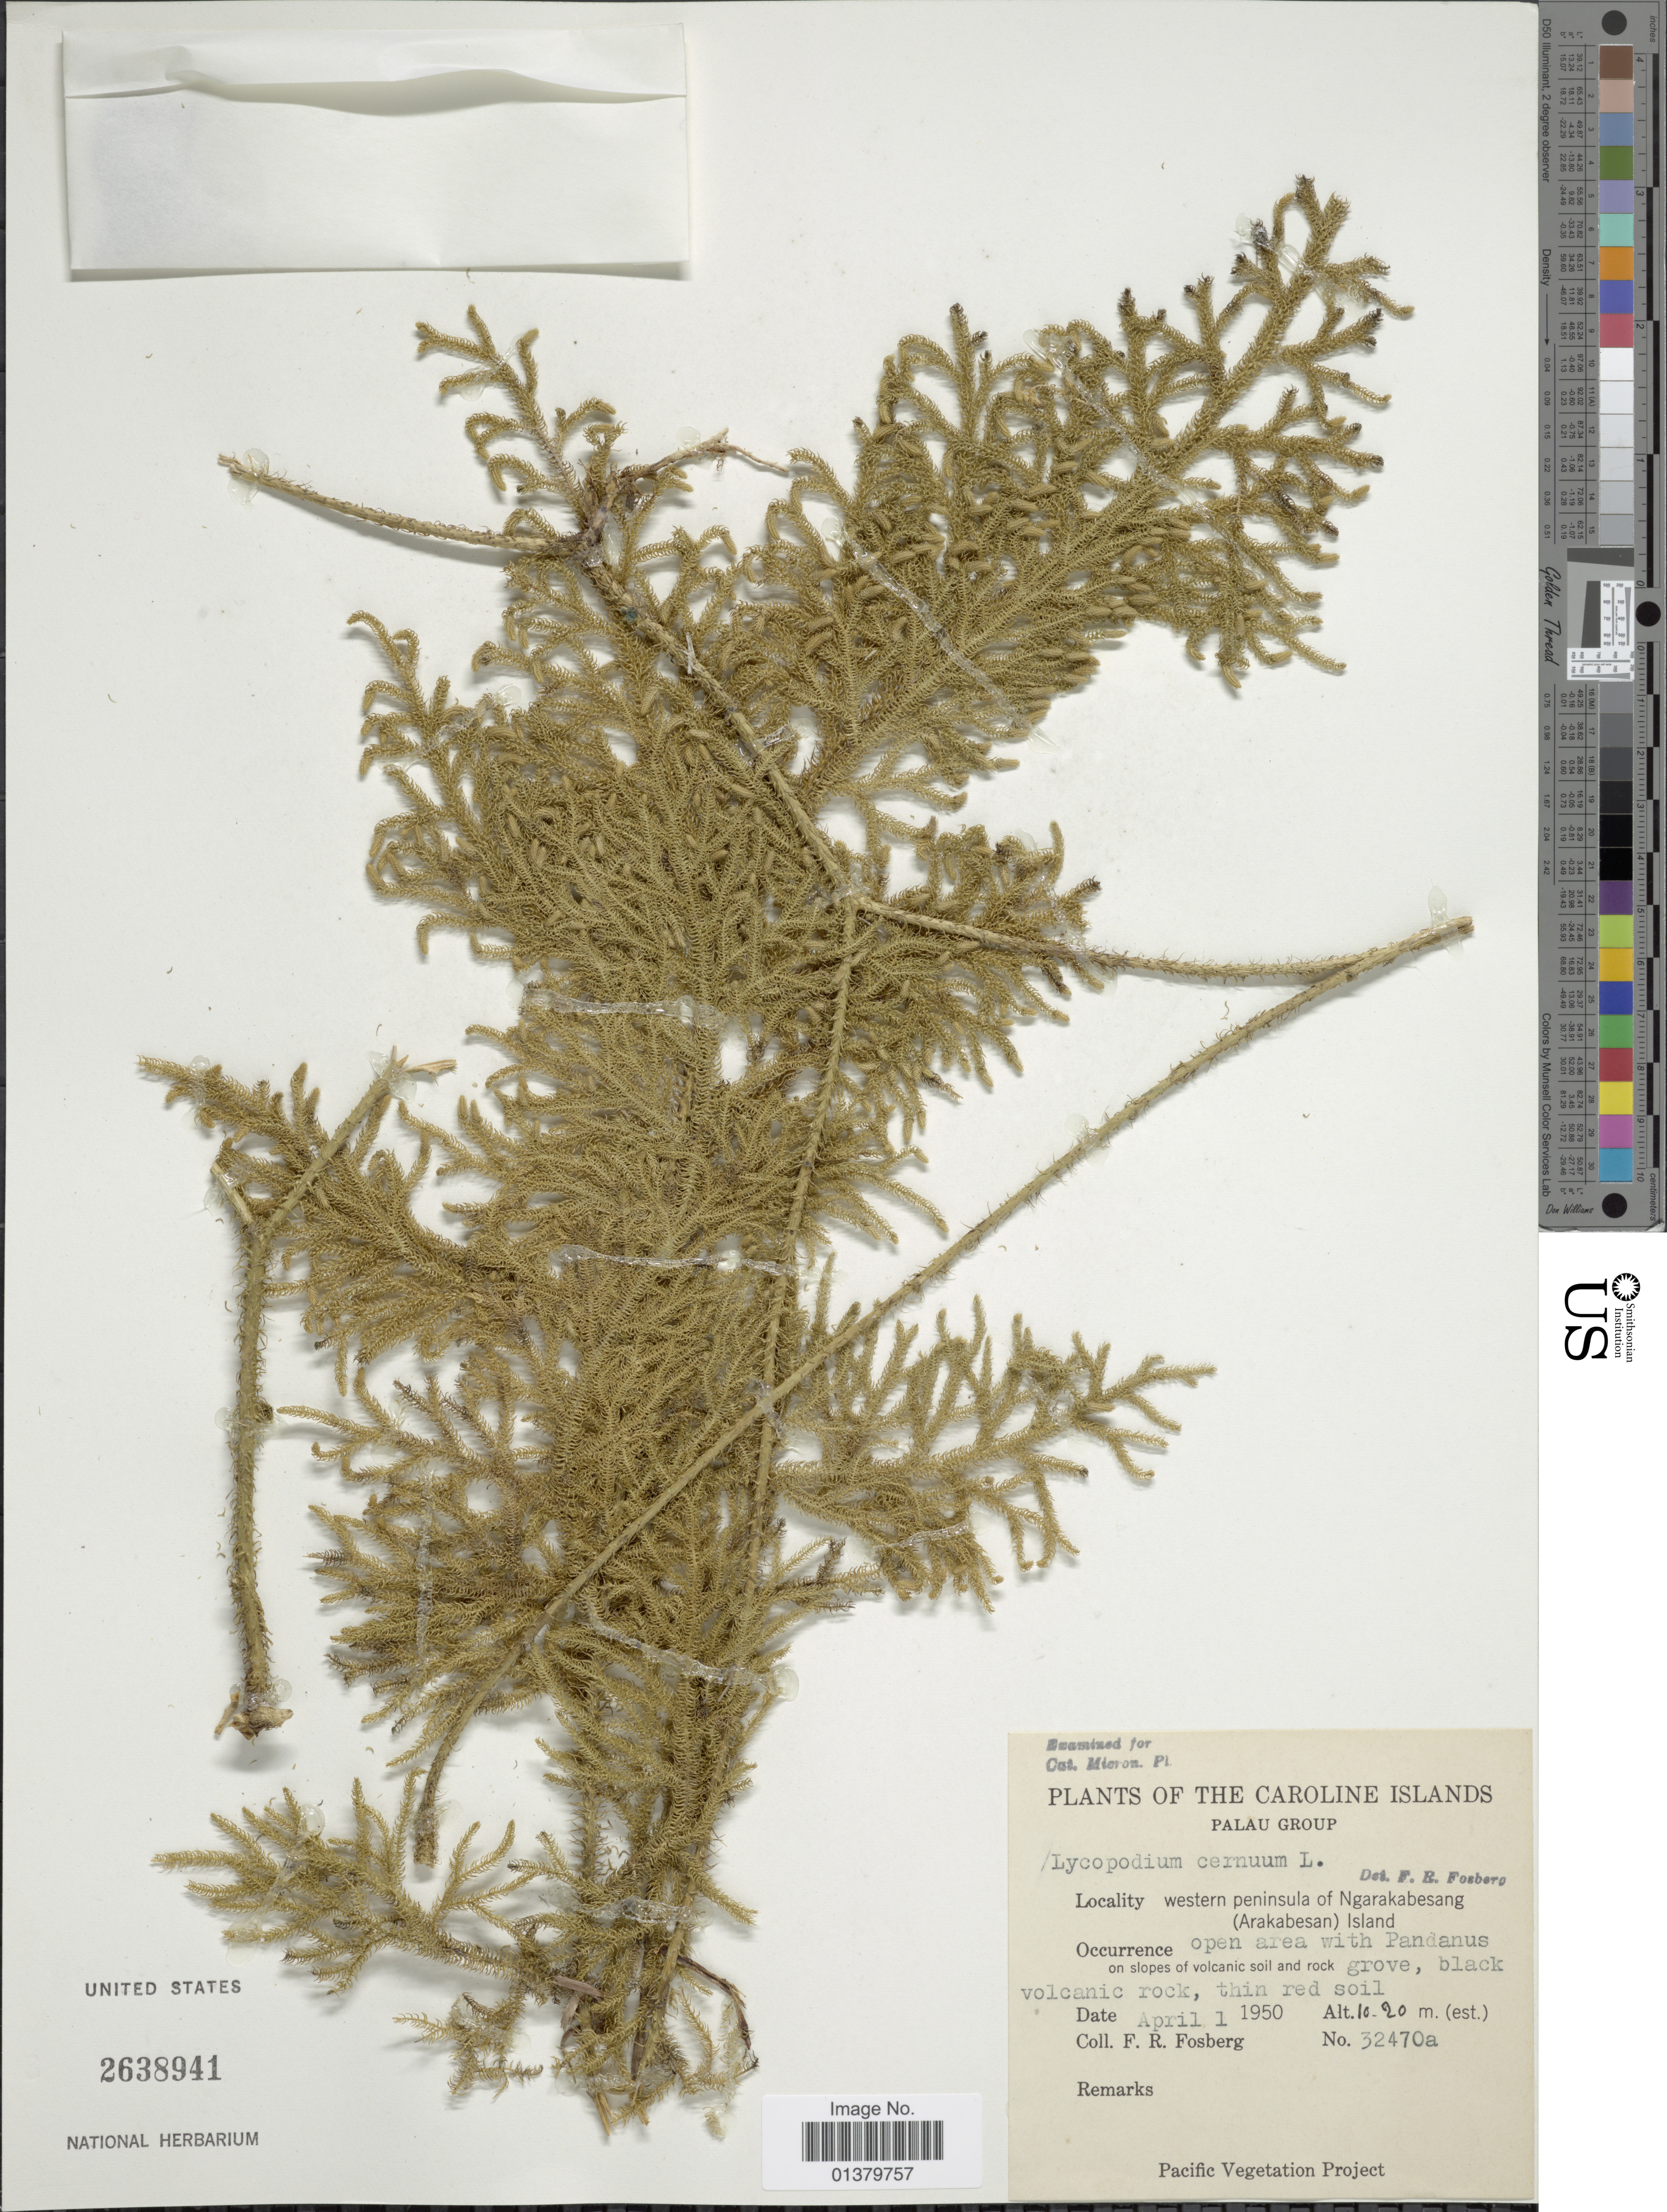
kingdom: Plantae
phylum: Tracheophyta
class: Lycopodiopsida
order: Lycopodiales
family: Lycopodiaceae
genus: Palhinhaea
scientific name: Palhinhaea cernua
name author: (L.) Vasc. & Franco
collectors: F. R. Fosberg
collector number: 32470a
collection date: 1950-04-01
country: Palau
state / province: Koror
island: Ngerekebesang [Arakabesan]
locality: Palau group, western peninsula of Ngarakabesang (Arakabesan) Island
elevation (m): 10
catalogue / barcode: US 2638941